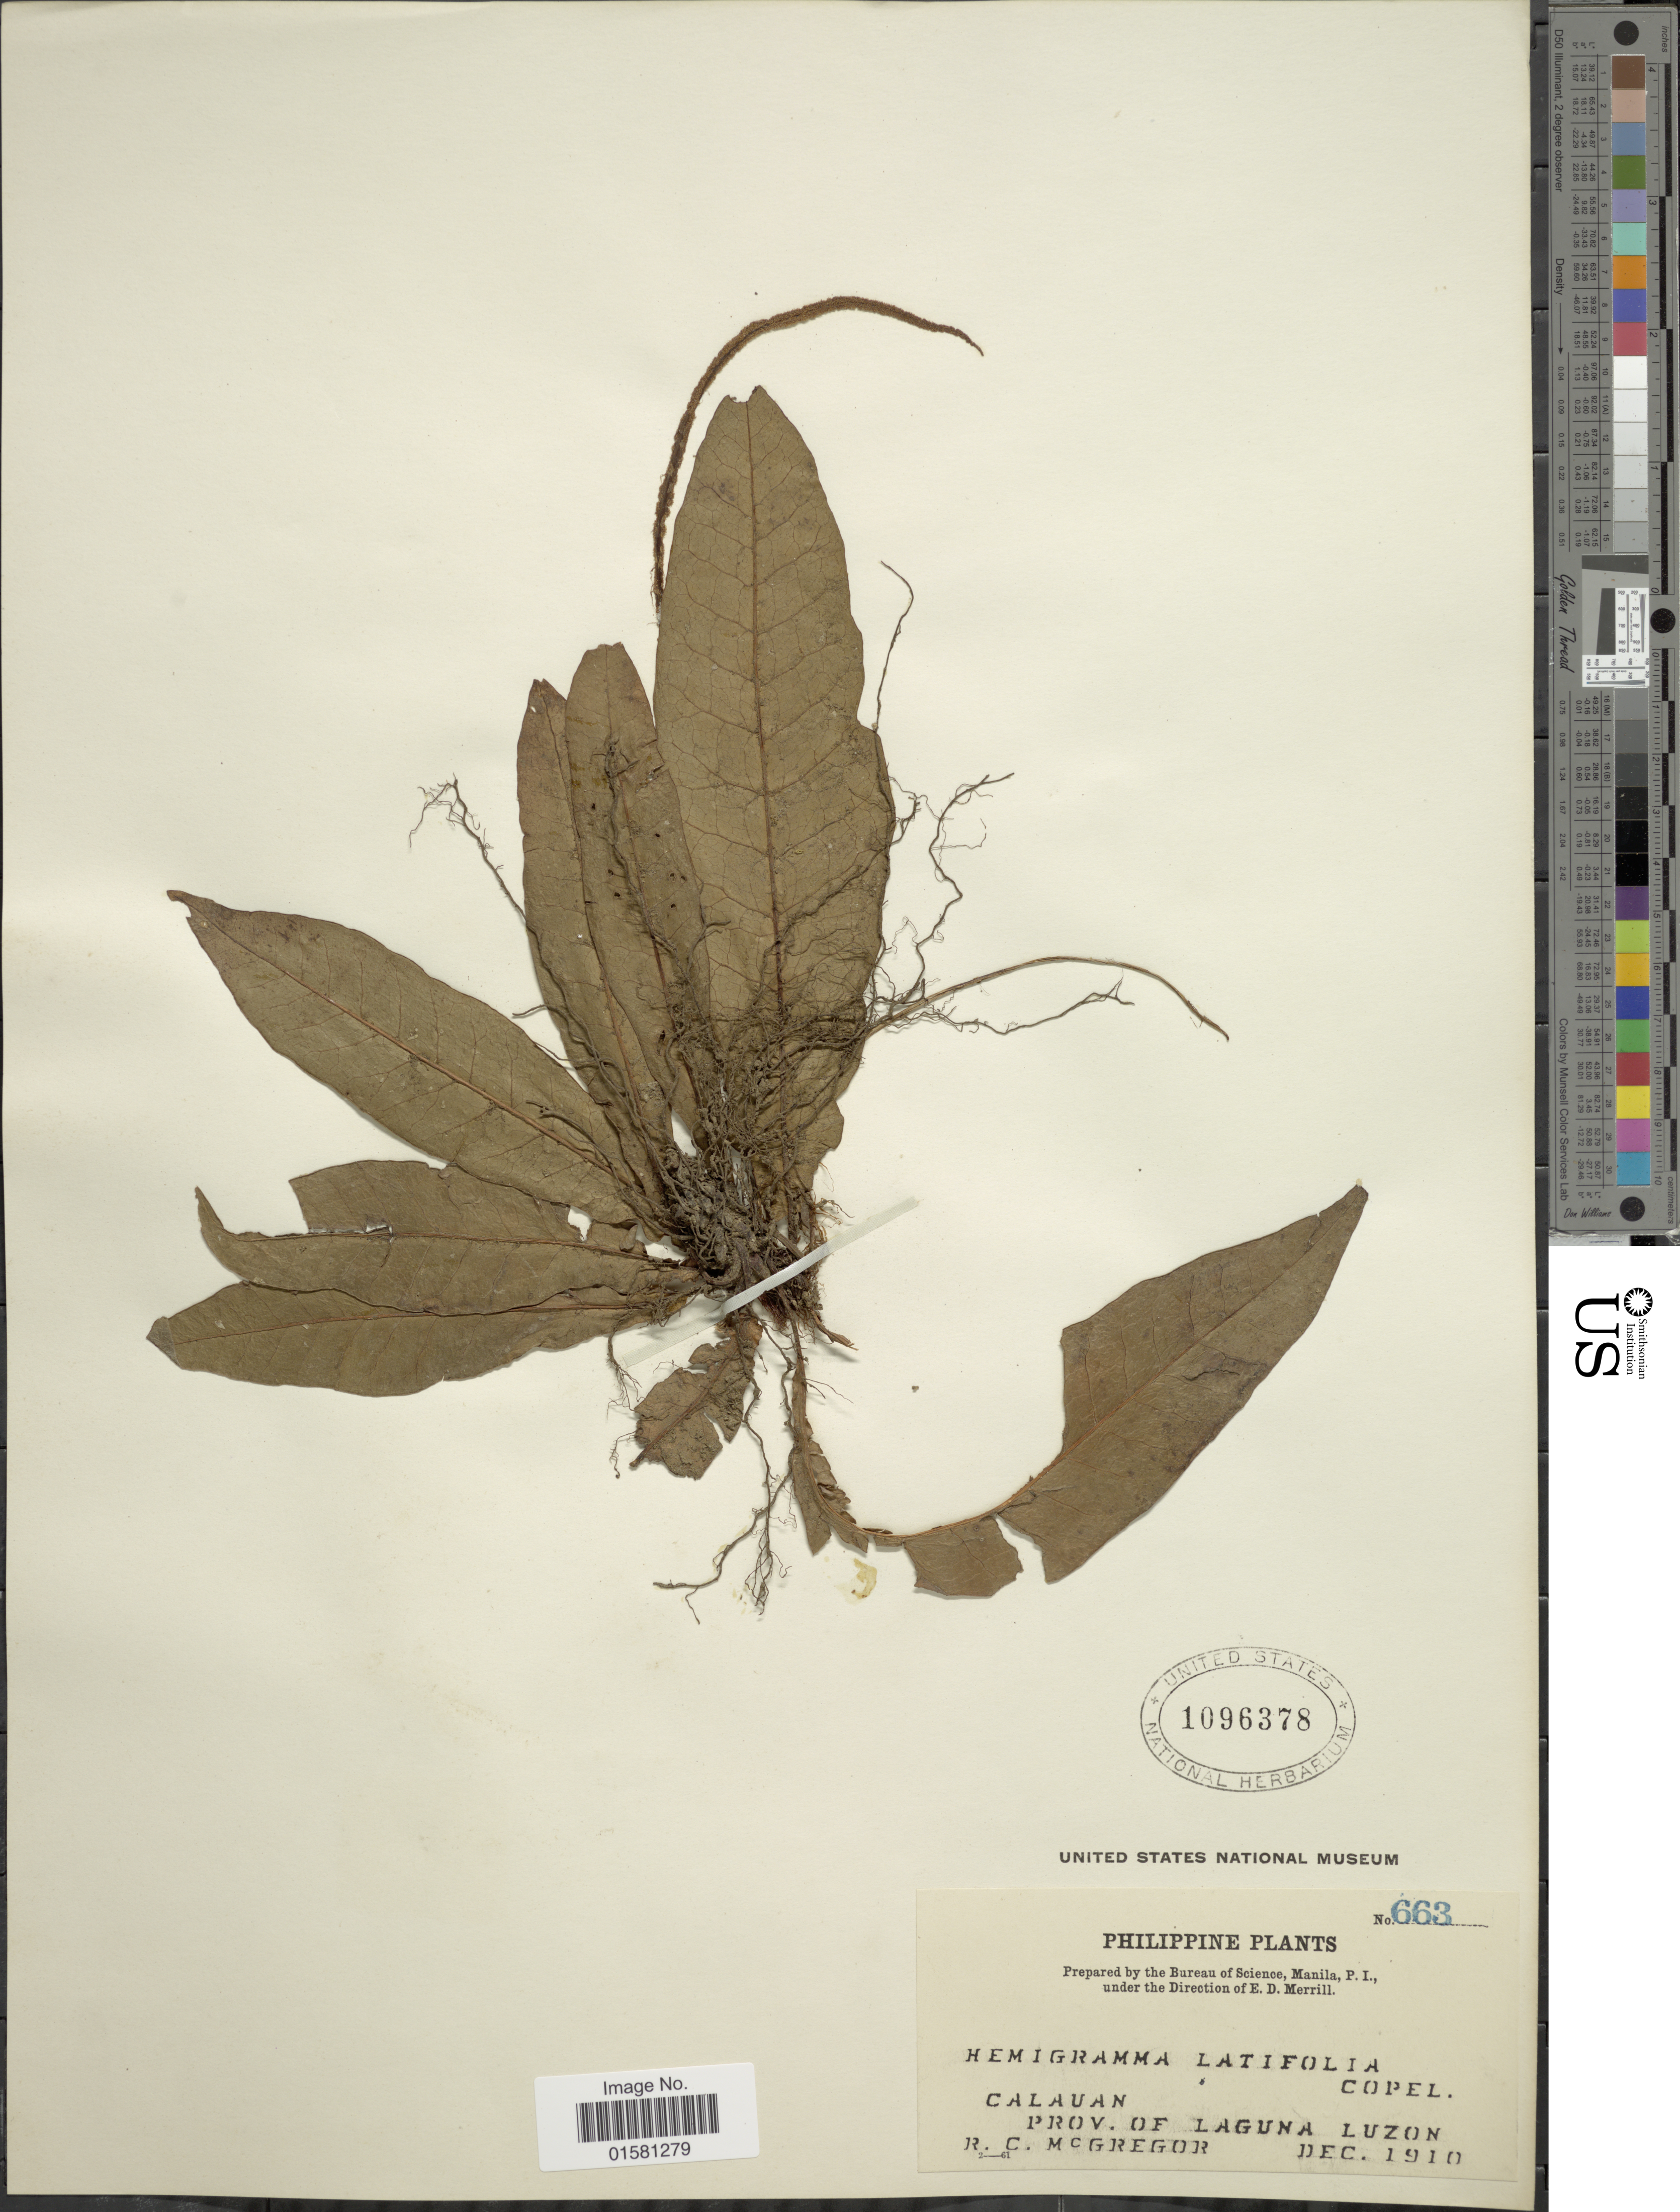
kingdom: Plantae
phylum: Tracheophyta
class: Polypodiopsida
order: Polypodiales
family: Tectariaceae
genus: Tectaria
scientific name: Tectaria taccifolia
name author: (Fée) M.G. Price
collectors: C. McGregor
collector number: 663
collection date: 1910-12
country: Philippines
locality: Philippine, Calauan Prov. of Laguna Luzon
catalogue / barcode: US 1096378